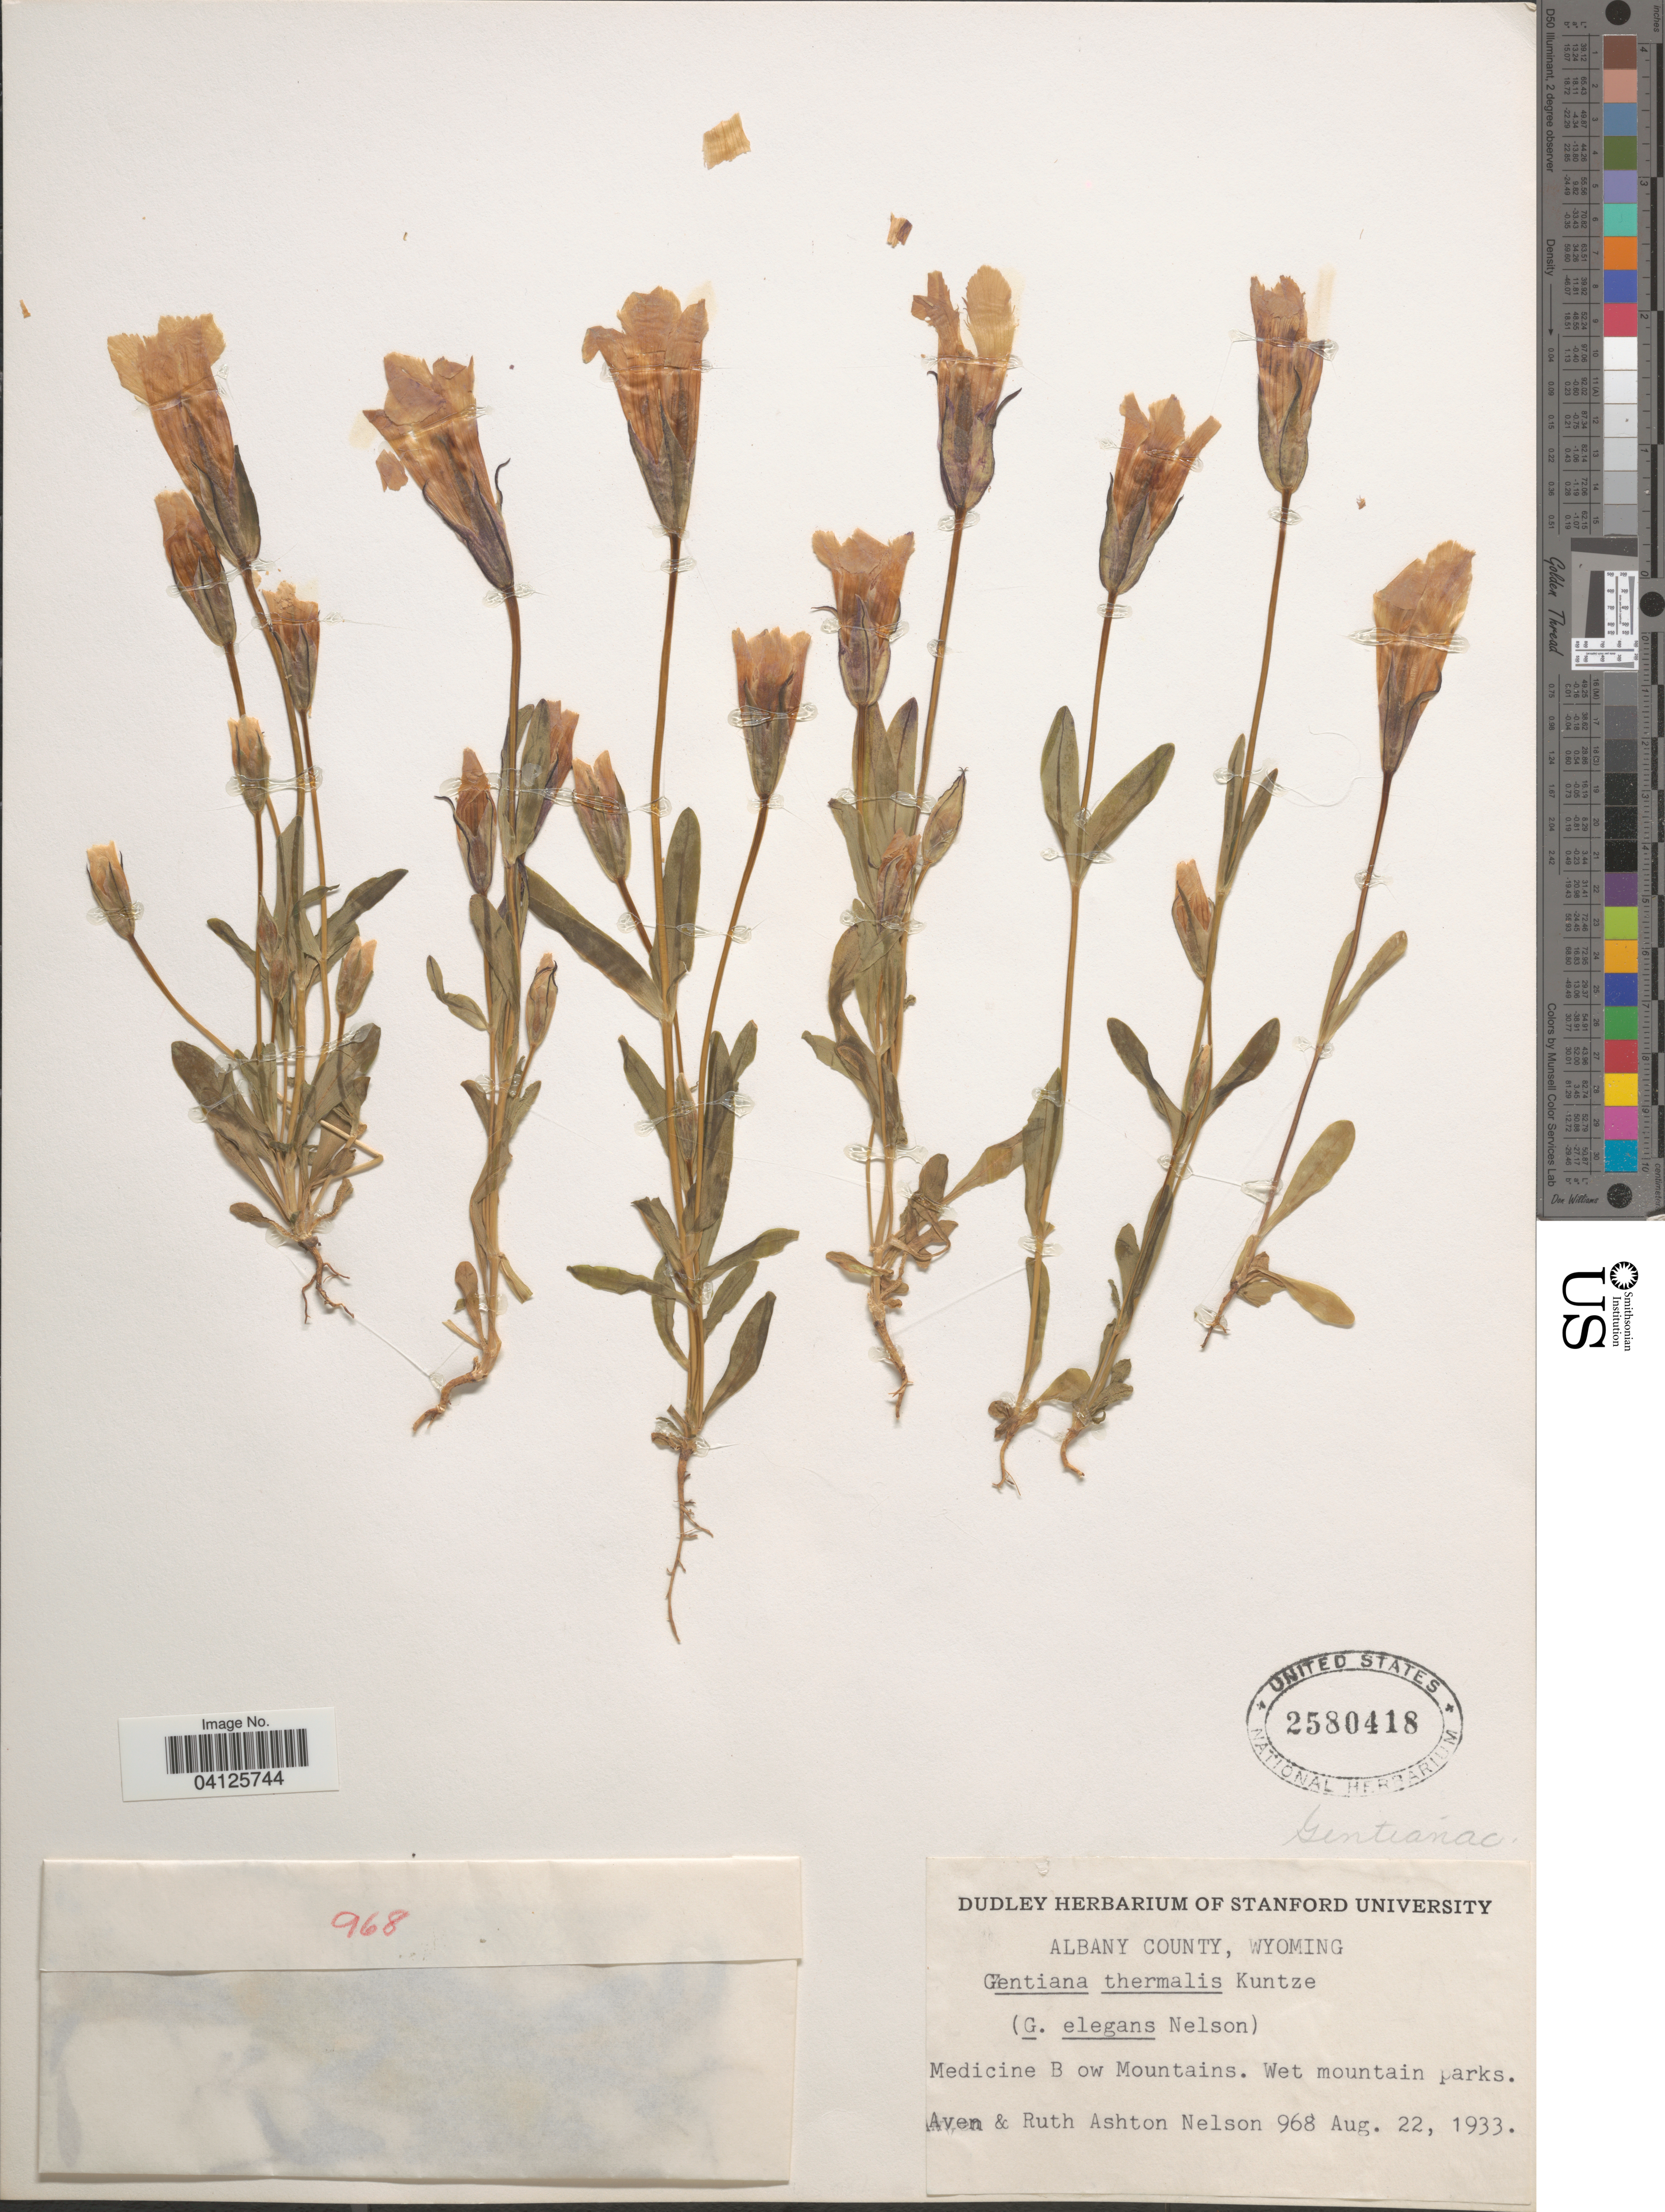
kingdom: Plantae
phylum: Tracheophyta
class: Magnoliopsida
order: Gentianales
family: Gentianaceae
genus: Gentiana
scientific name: Gentiana thermalis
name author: Kuntze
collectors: A. Nelson & R. A. Nelson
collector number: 968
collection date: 1933-08-22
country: United States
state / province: Wyoming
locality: Albany County. Medicine Bow Mountains.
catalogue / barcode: US 2580418